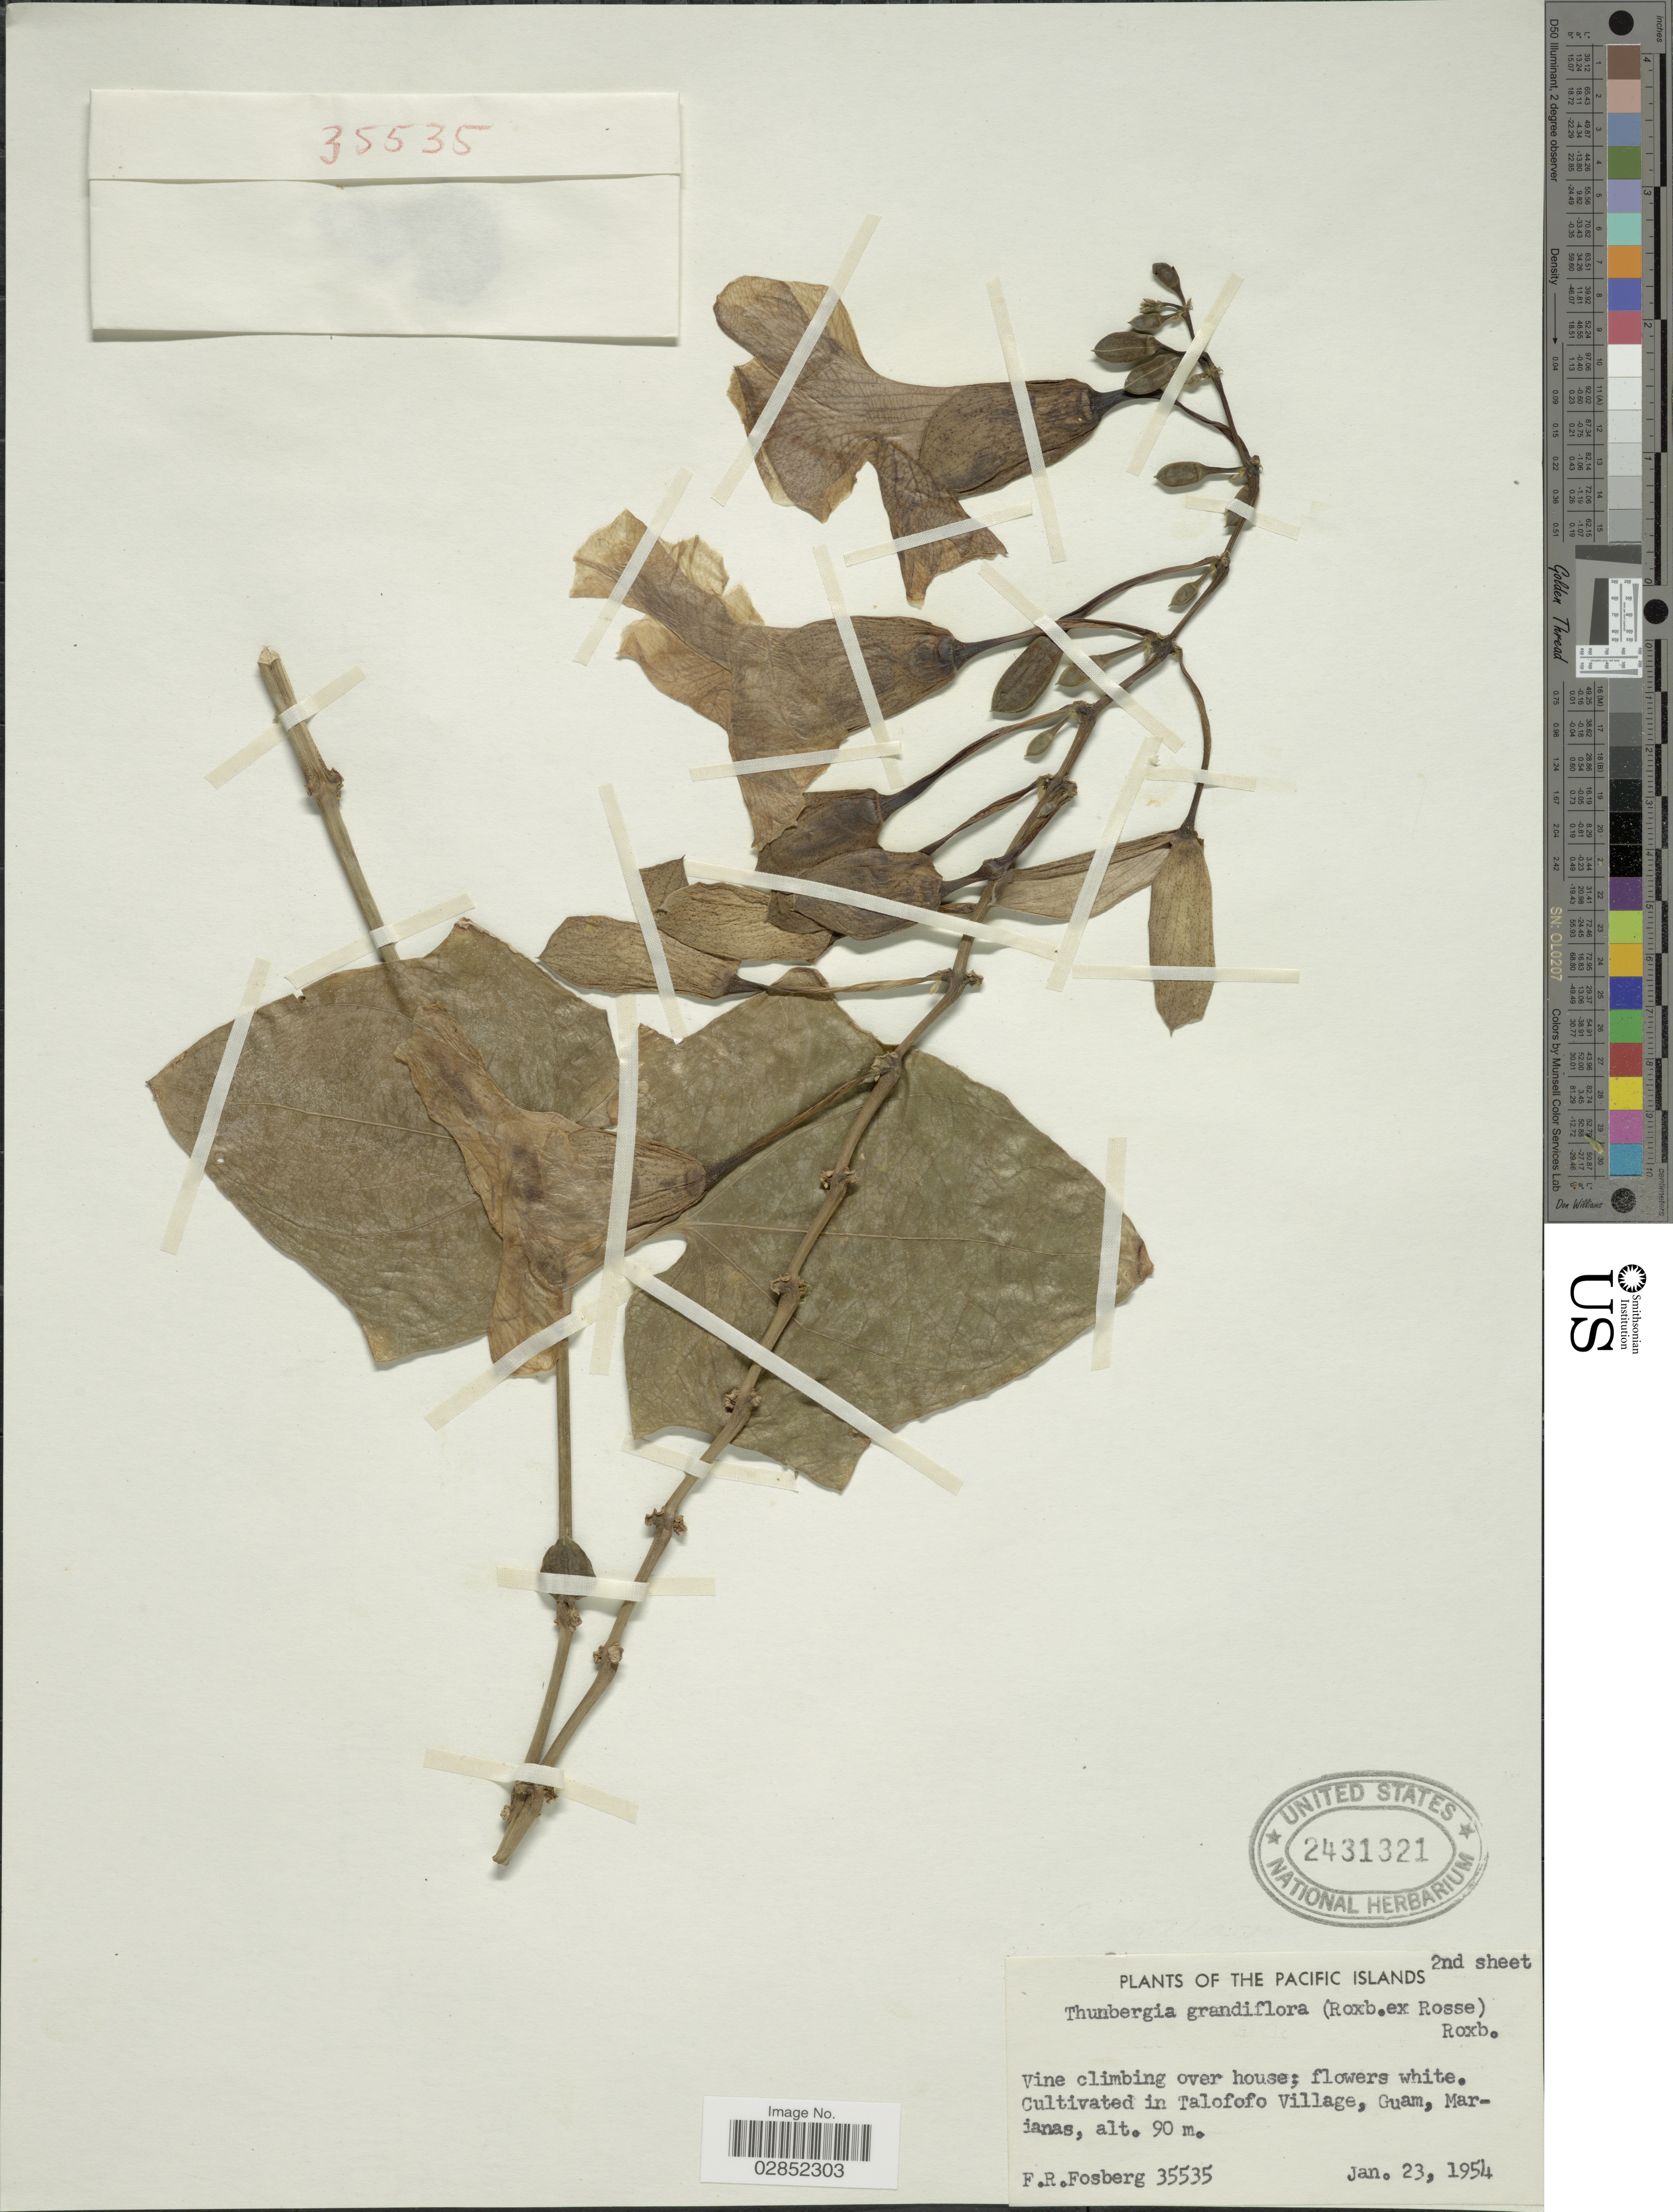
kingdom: Plantae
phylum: Tracheophyta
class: Magnoliopsida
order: Lamiales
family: Acanthaceae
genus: Thunbergia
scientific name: Thunbergia grandiflora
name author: Roxb.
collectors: F. R. Fosberg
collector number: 35535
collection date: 1954-01-23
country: Guam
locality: In Talofofo Village, Marianas.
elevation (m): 90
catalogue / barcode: US 2431321